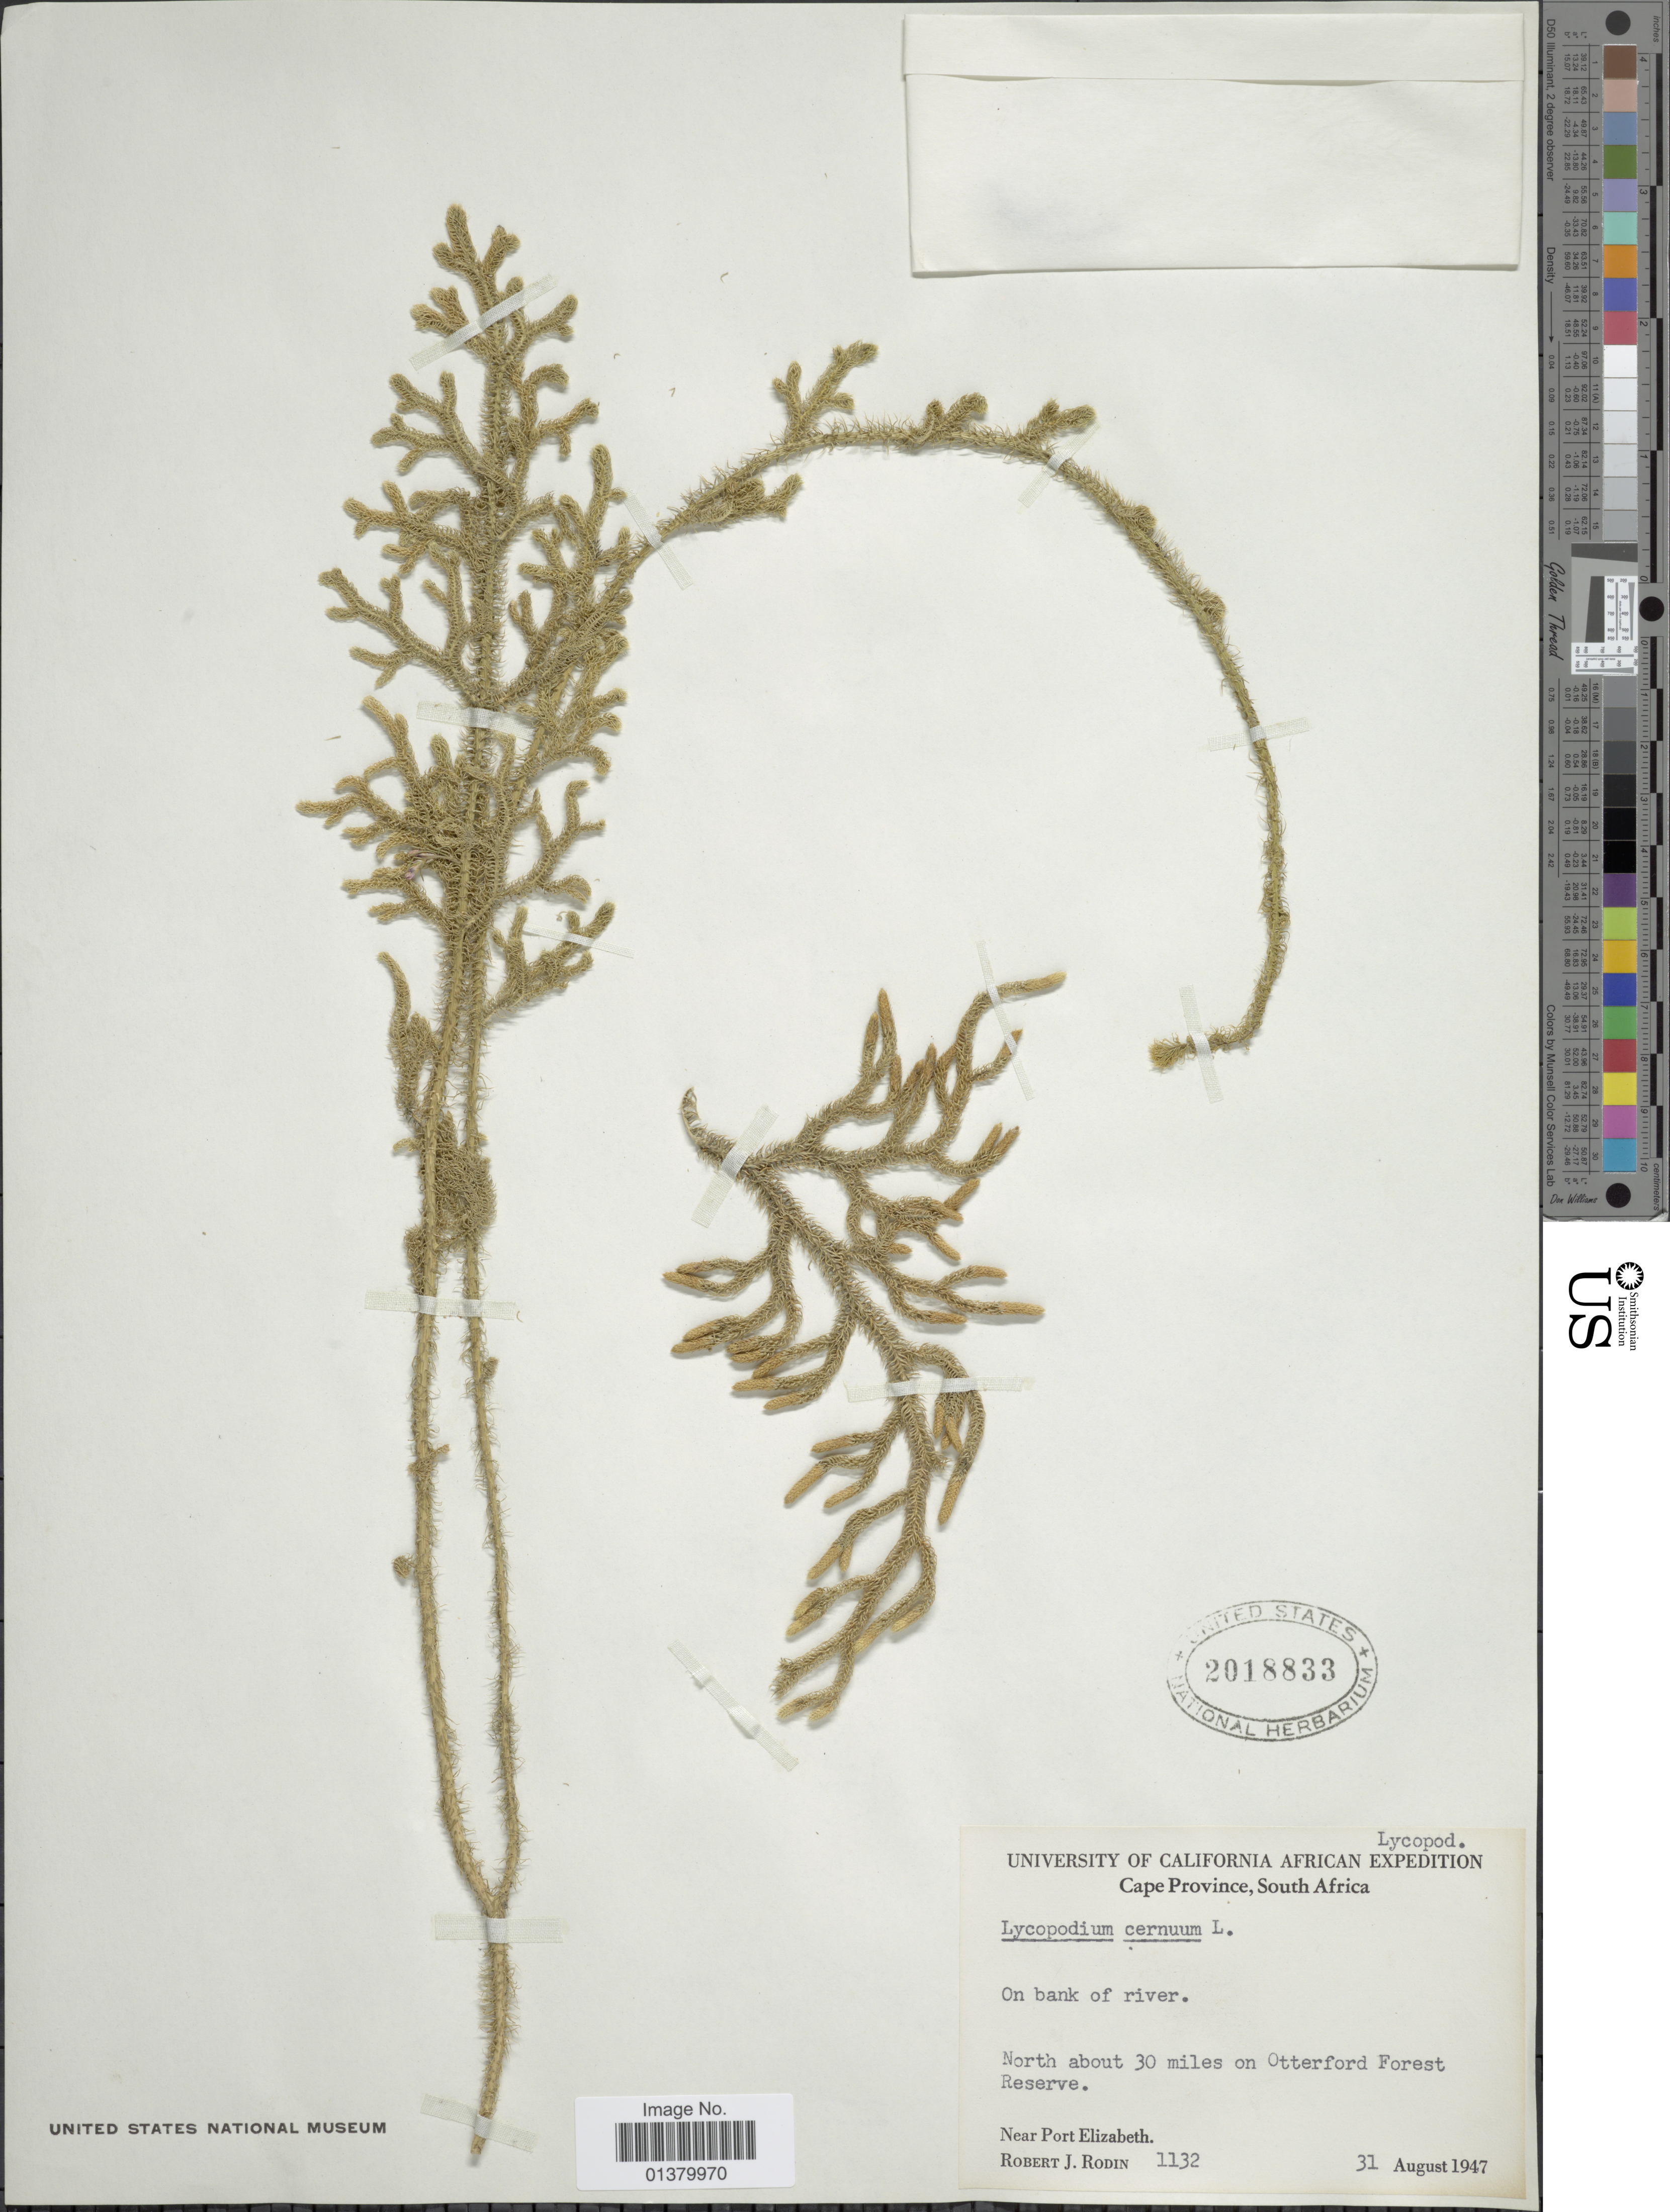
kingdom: Plantae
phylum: Tracheophyta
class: Lycopodiopsida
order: Lycopodiales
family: Lycopodiaceae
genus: Palhinhaea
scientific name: Palhinhaea cernua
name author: (L.) Vasc. & Franco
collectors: R. J. Rodin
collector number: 1132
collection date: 1947-08-31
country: South Africa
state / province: Eastern Cape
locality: On bank of river, North about 30 miles on Otterford Forest Reserve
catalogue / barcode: US 2018833